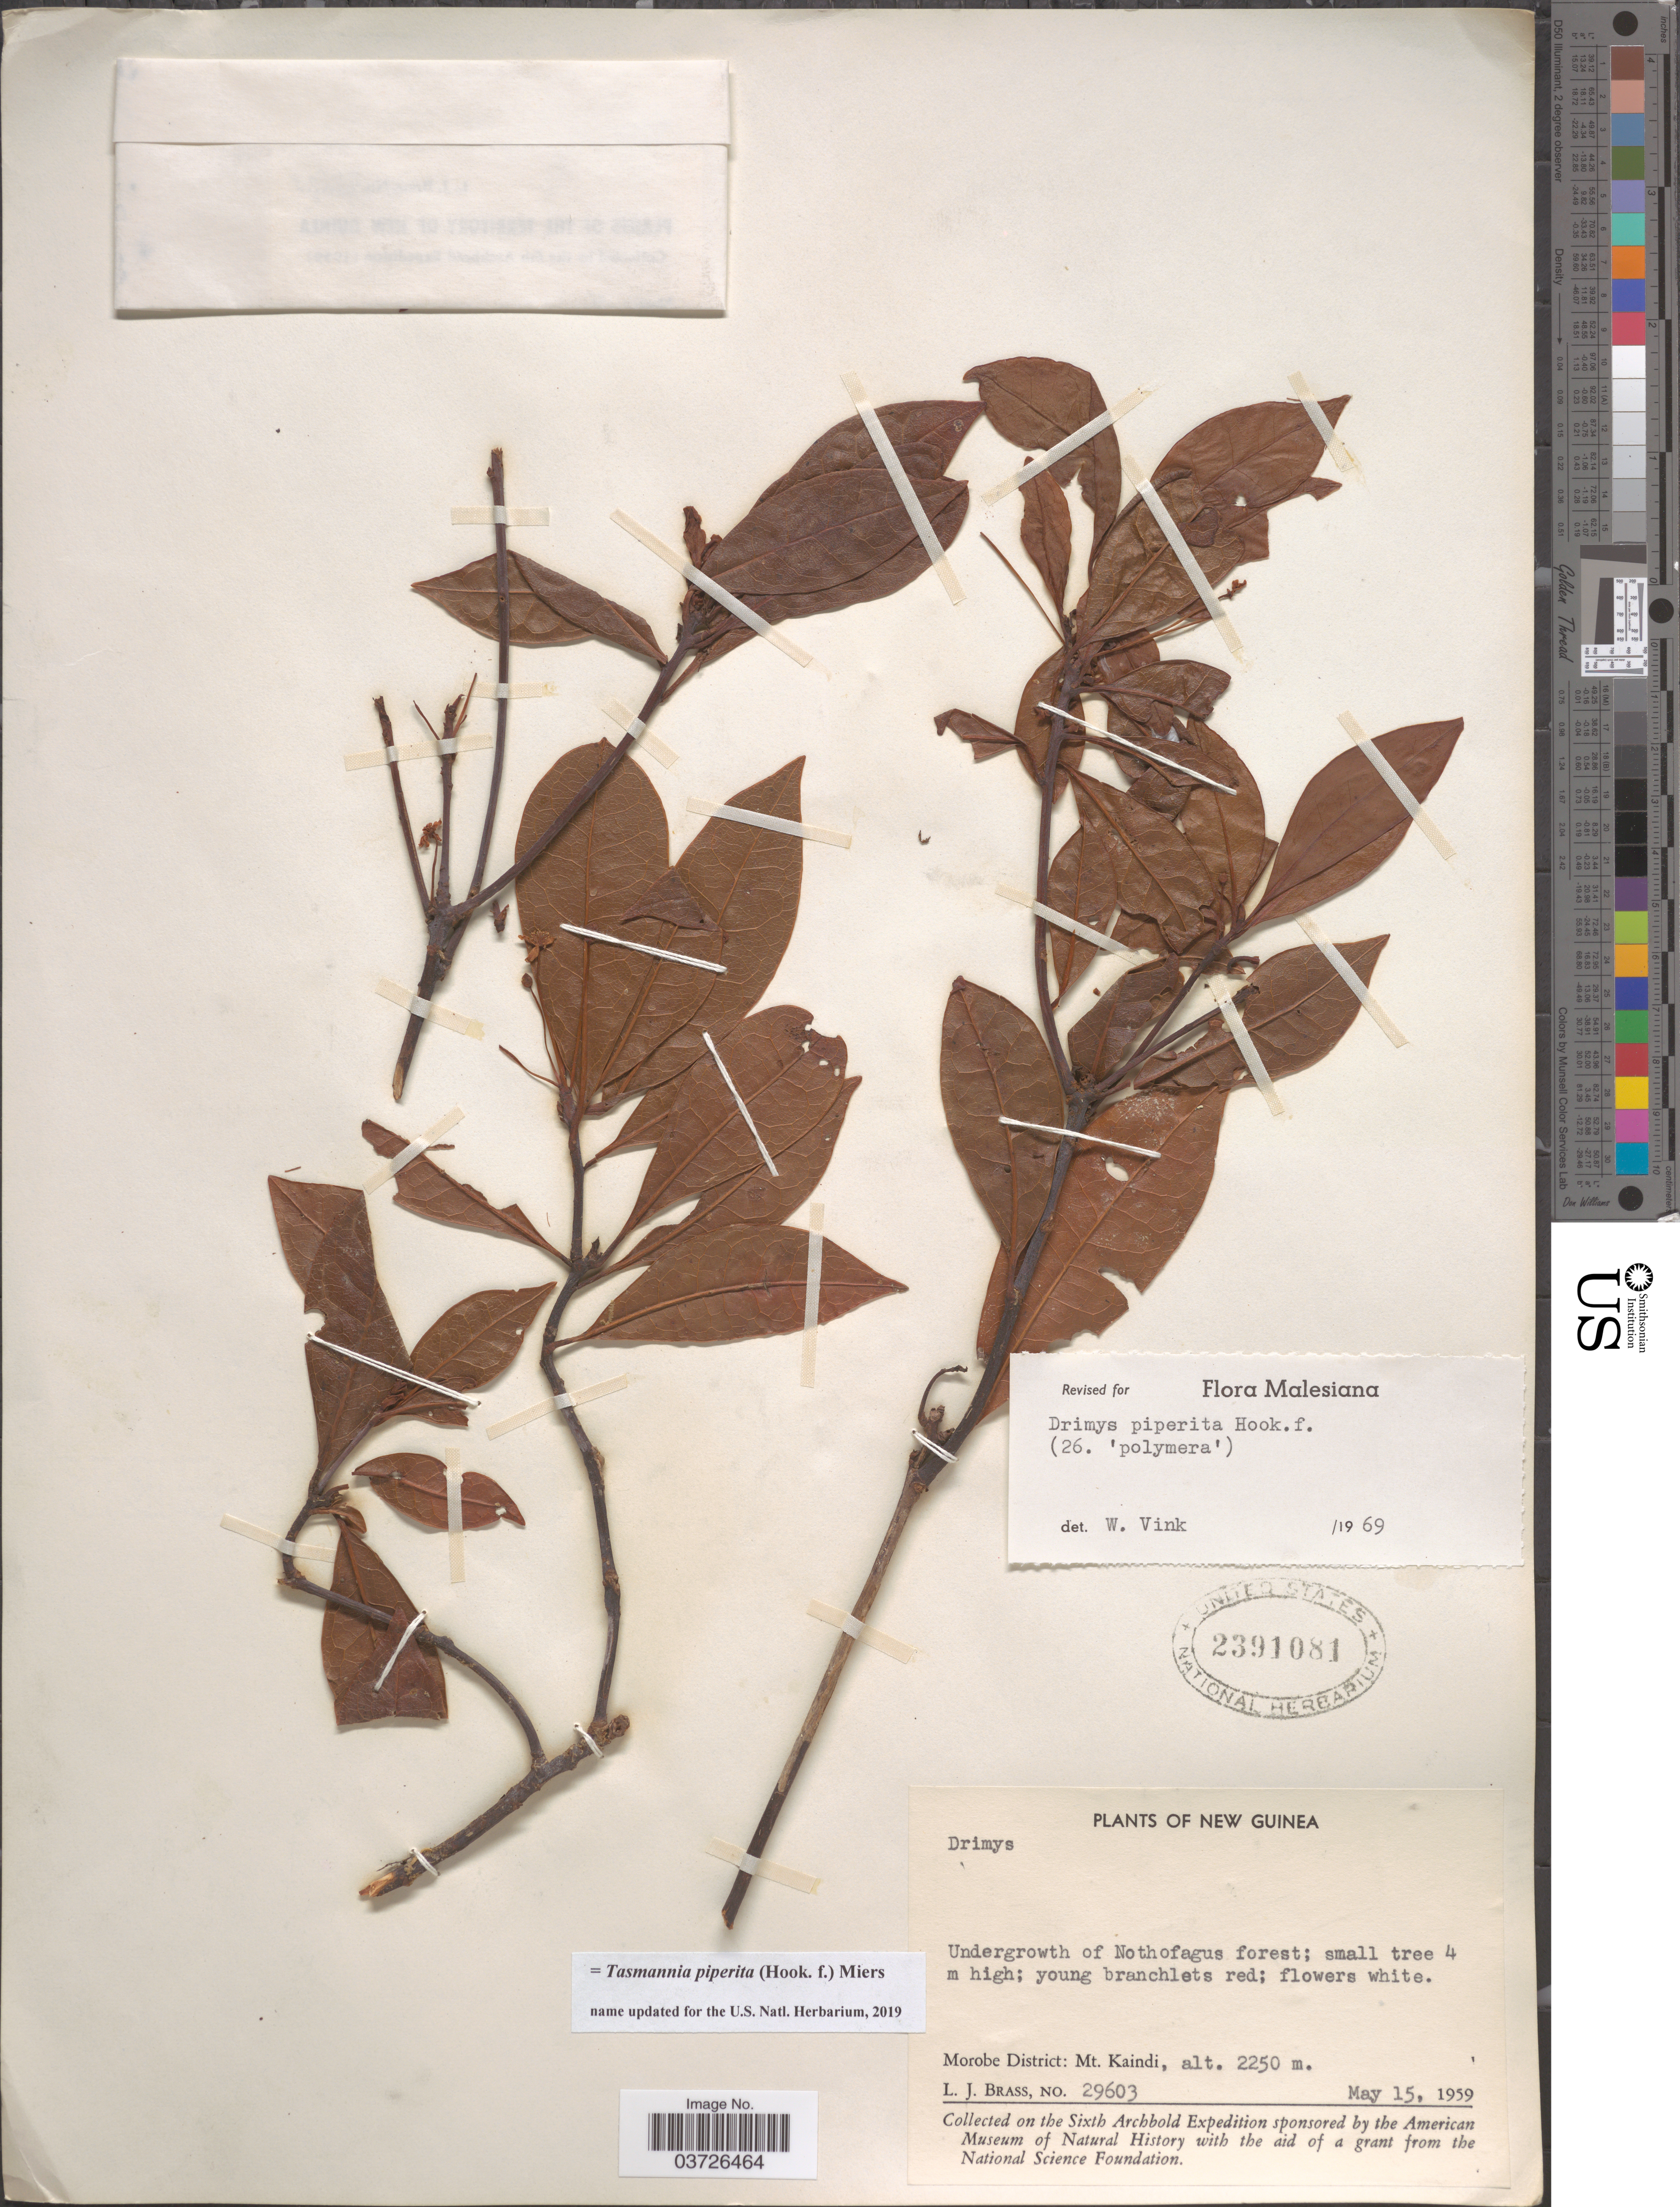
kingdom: Plantae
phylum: Tracheophyta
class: Magnoliopsida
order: Canellales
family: Winteraceae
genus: Tasmannia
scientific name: Tasmannia reticulata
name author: (Diels) A.C. Sm.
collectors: L. J. Brass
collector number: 29603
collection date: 1959-05-15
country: Papua New Guinea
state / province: Morobe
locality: New Guinea. Morobe District: Mt. Kaindi.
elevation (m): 2250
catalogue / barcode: US 2391081